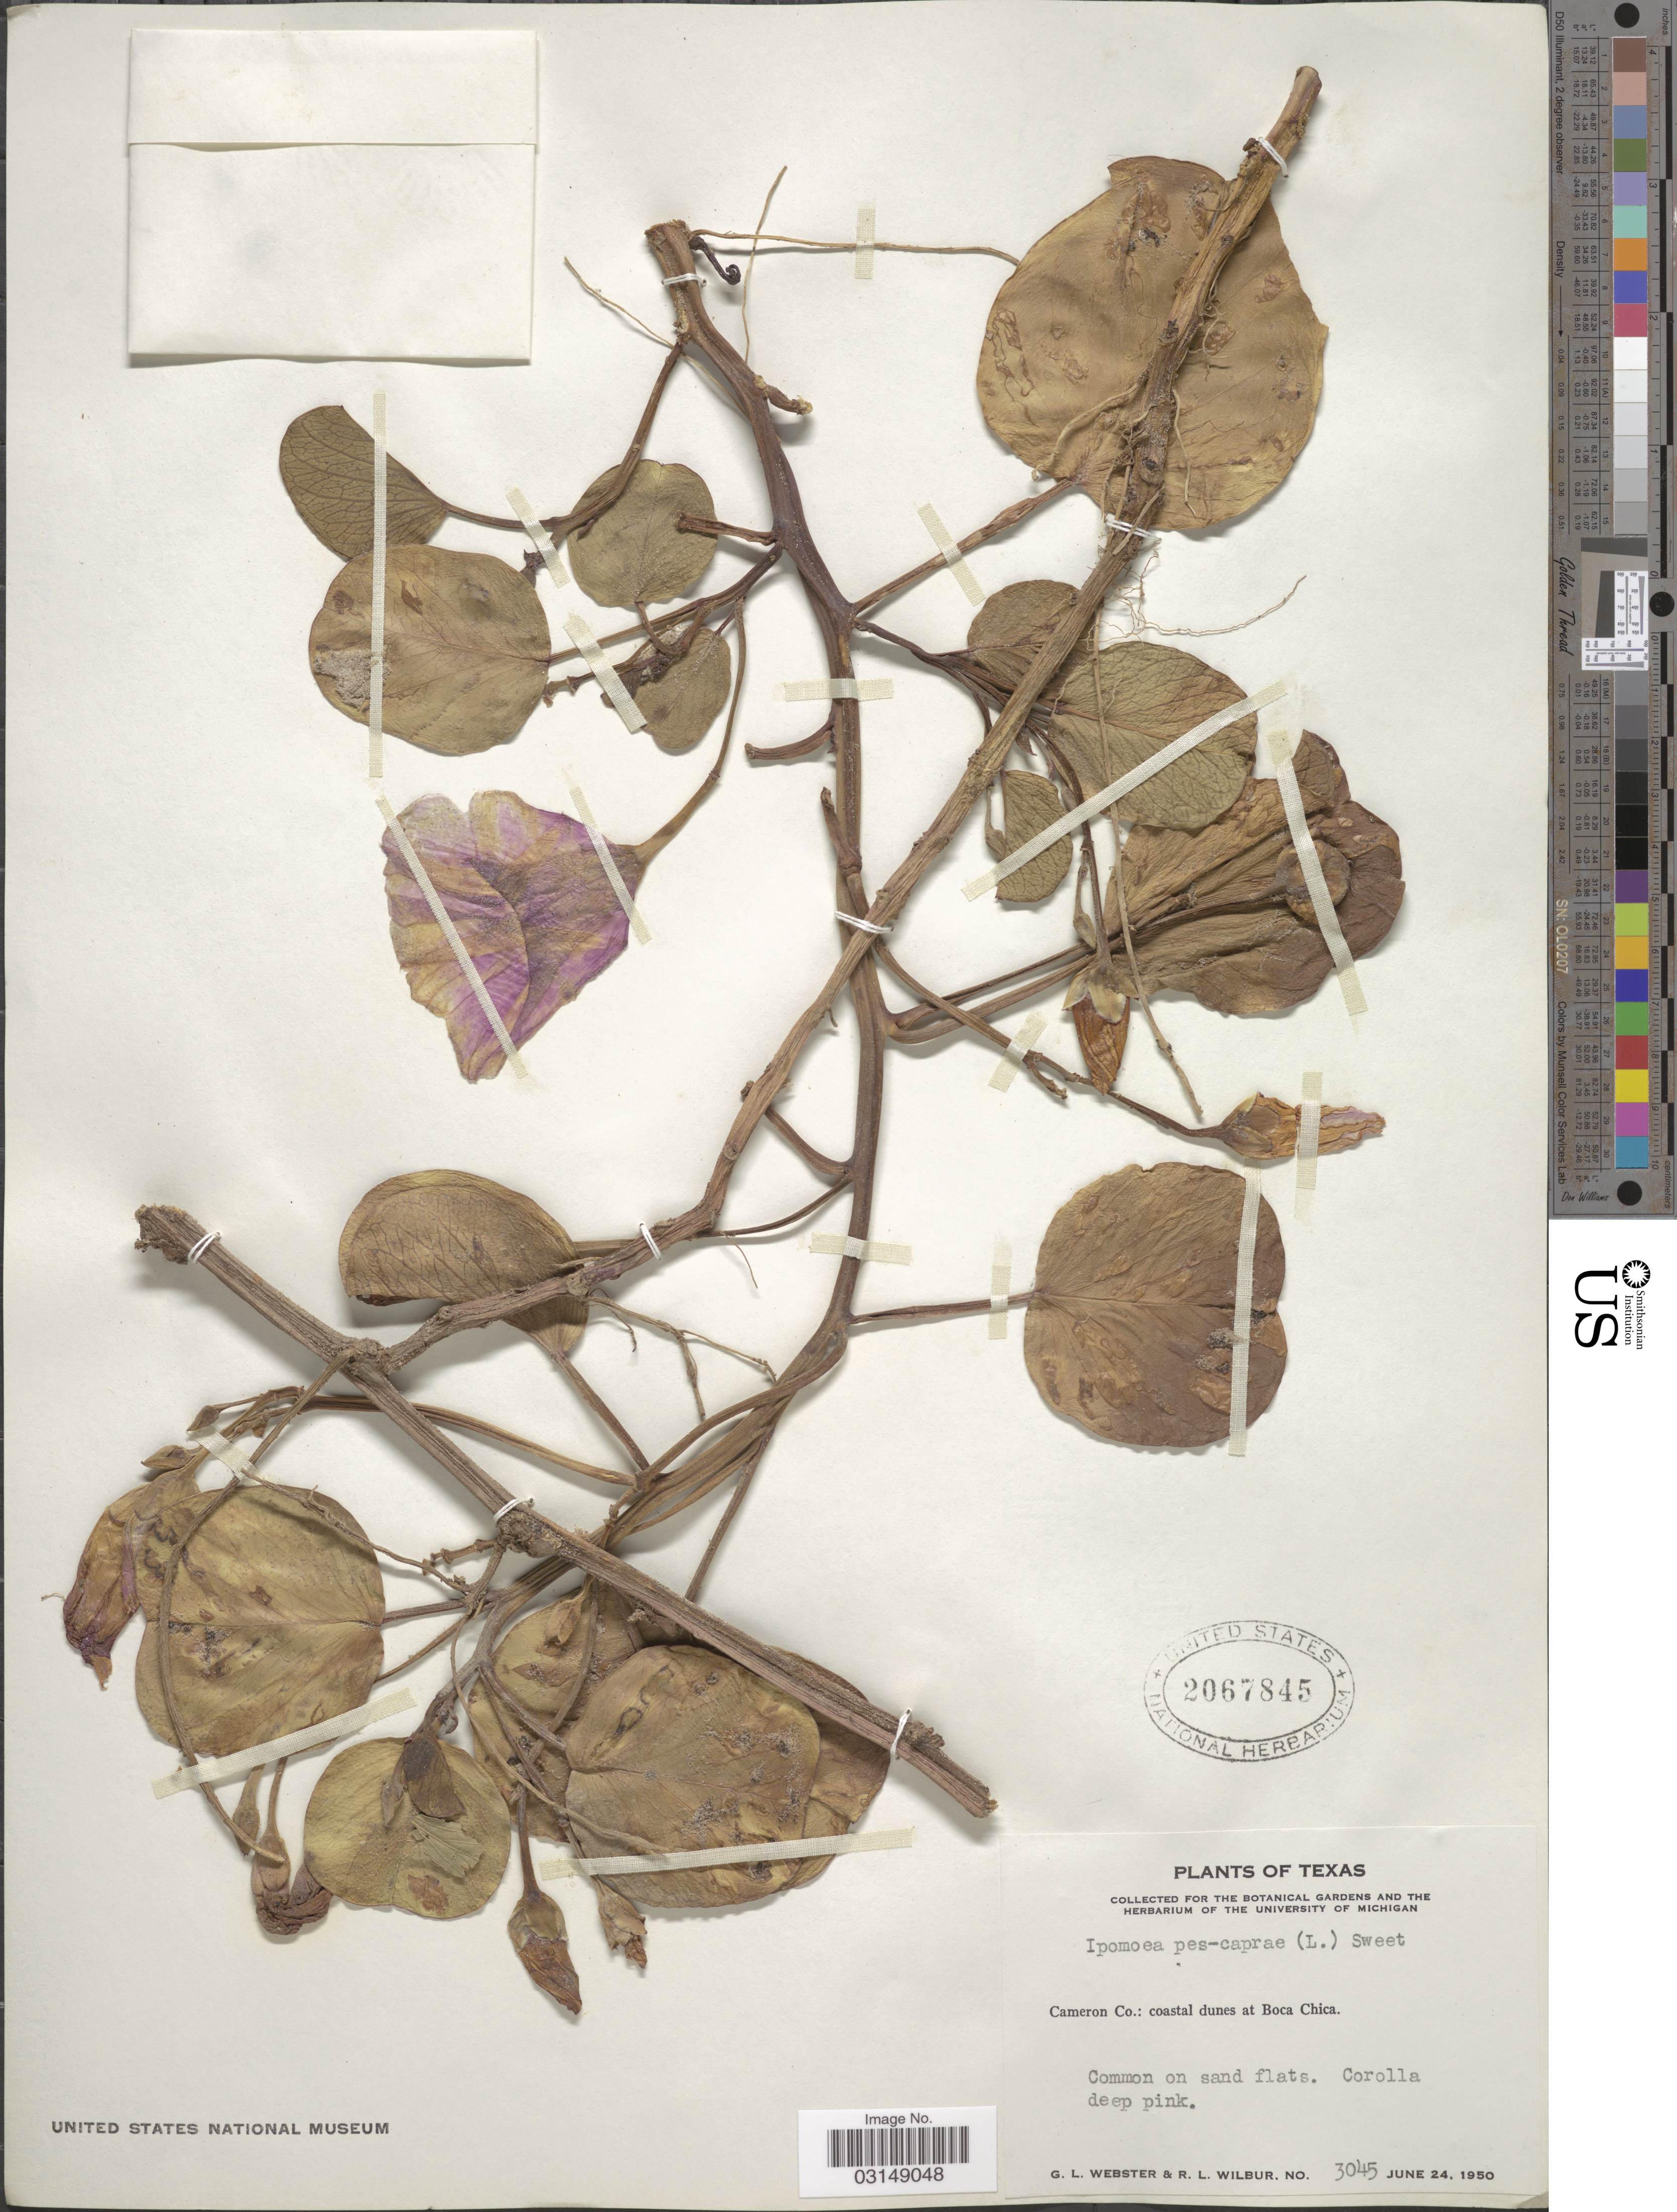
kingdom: Plantae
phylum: Tracheophyta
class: Magnoliopsida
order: Solanales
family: Convolvulaceae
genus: Ipomoea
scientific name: Ipomoea pes-caprae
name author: (L.) R. Br.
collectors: G. L. Webster & R. L. Wilbur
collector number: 3045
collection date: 1950-06-24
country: United States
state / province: Texas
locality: Cameron Co.: coastal dunes at Boca Chica.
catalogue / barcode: US 2067845